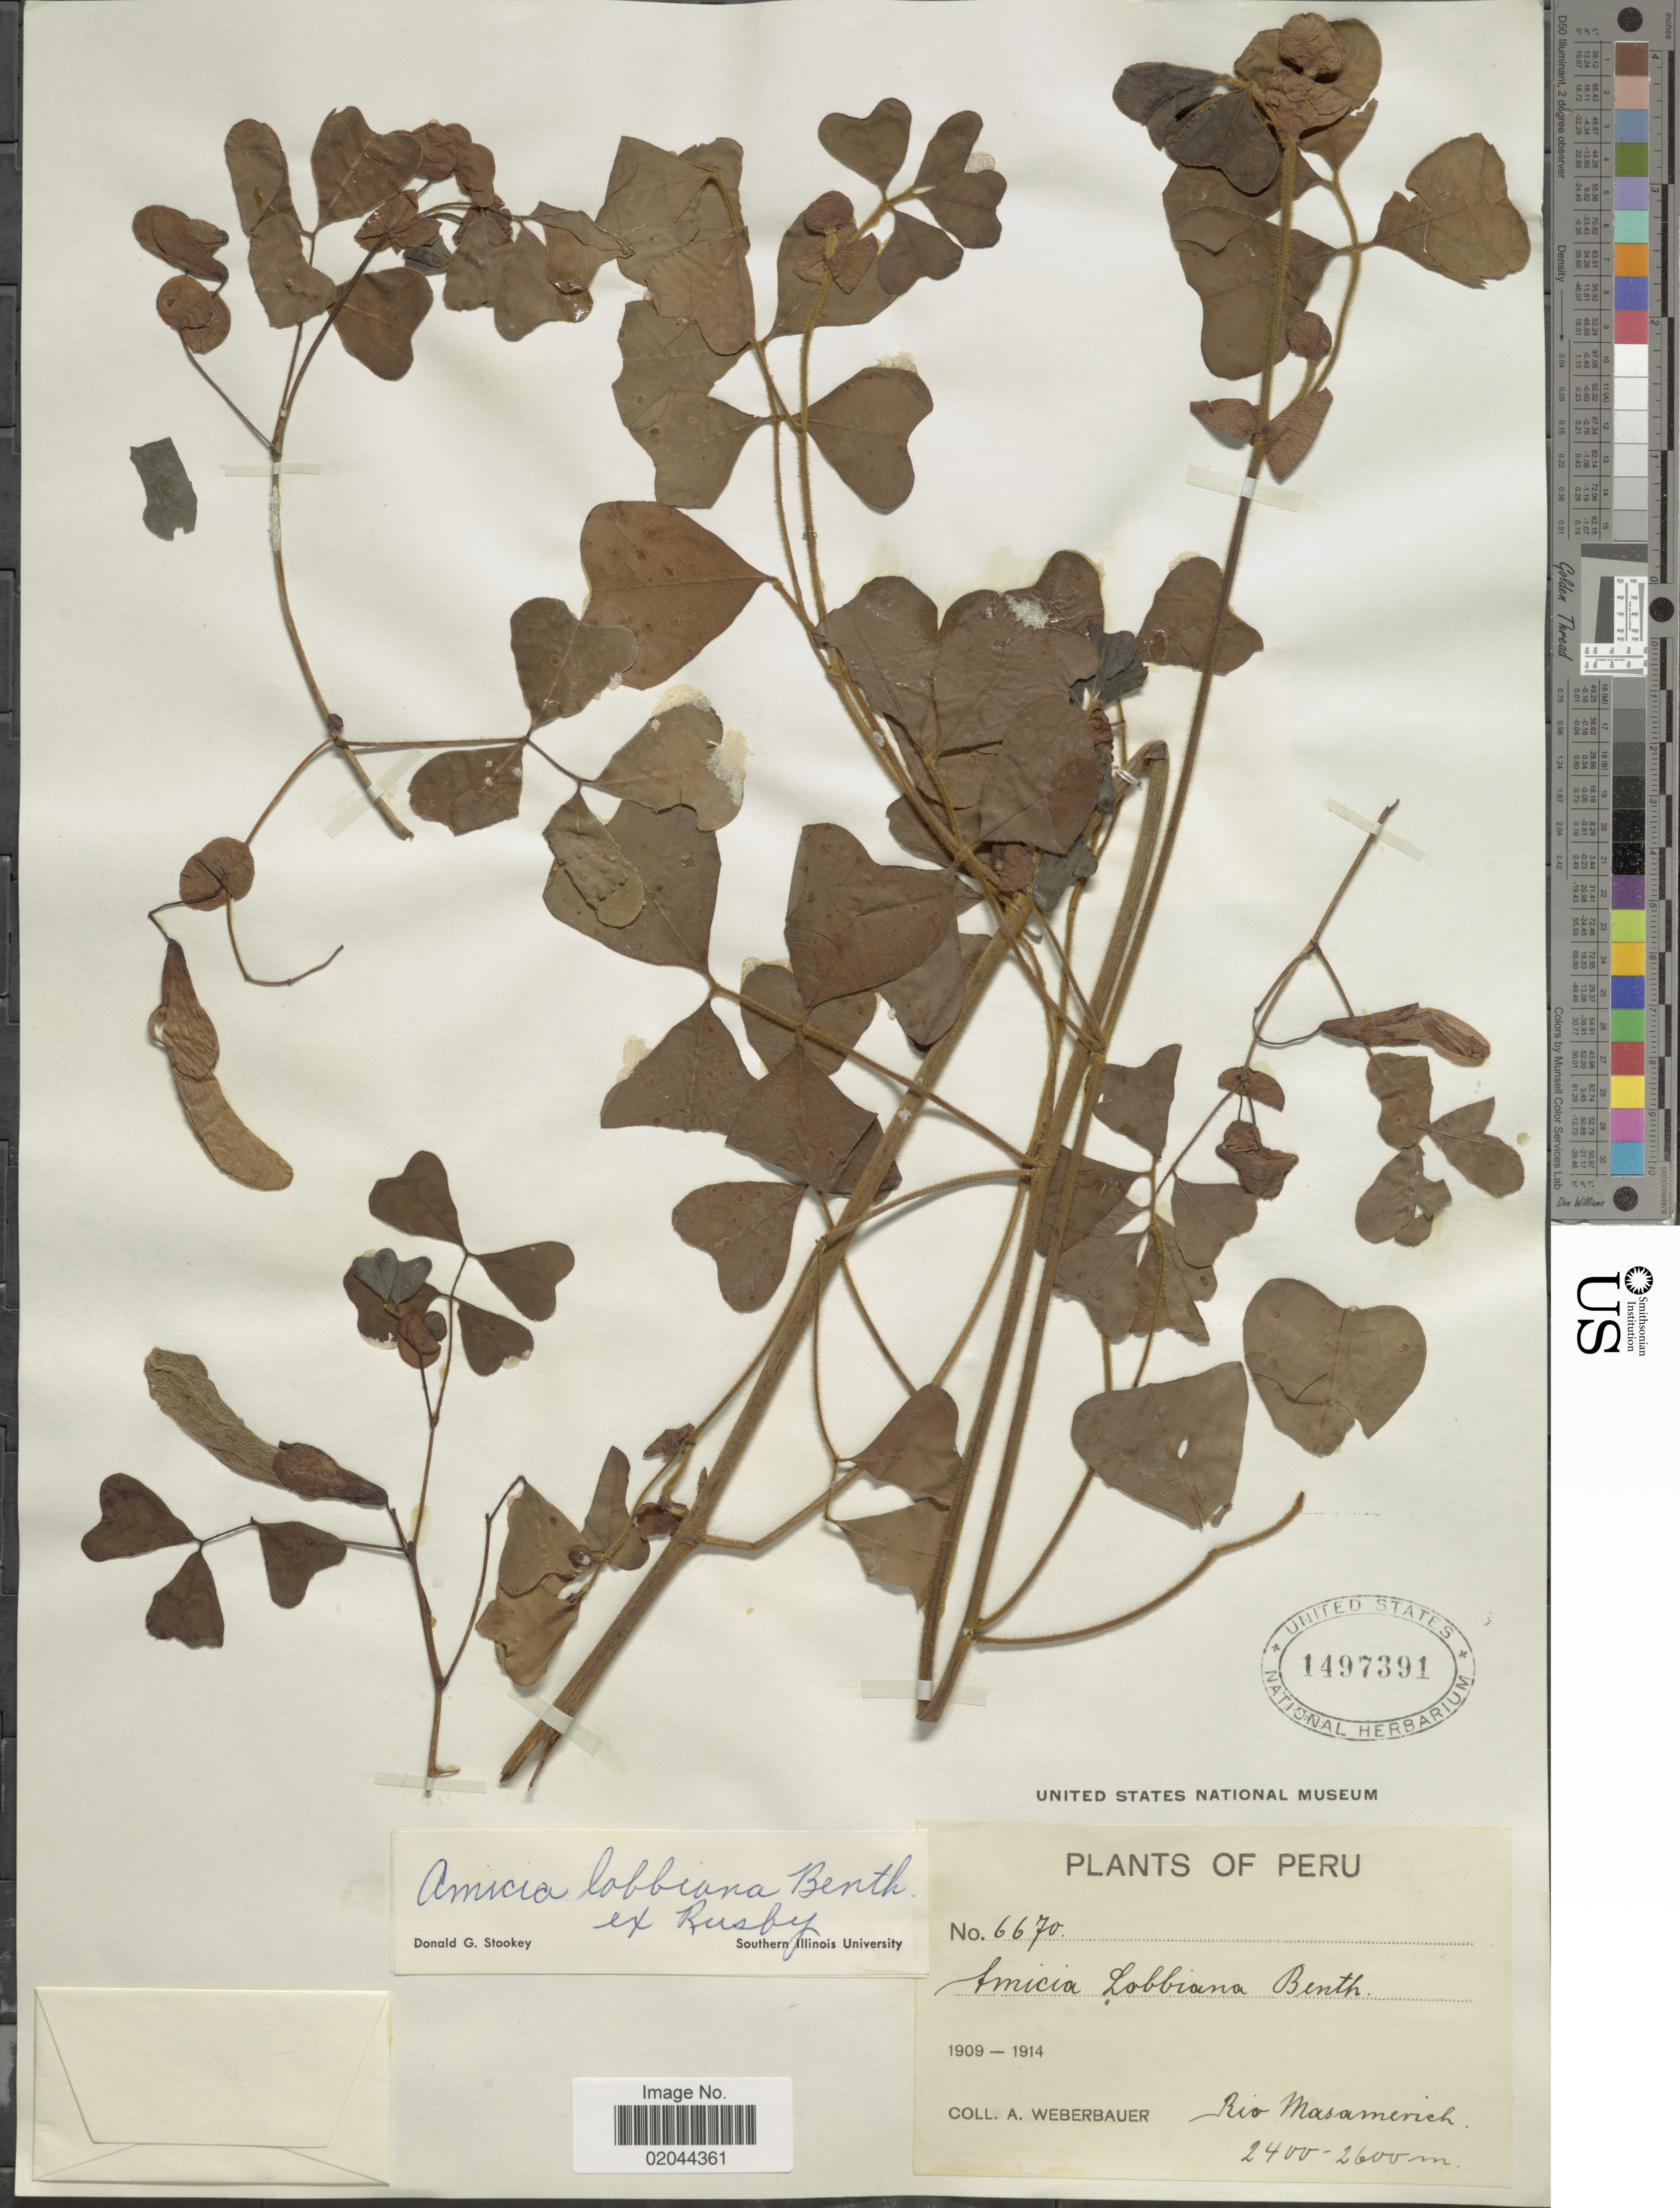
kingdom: Plantae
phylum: Tracheophyta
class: Magnoliopsida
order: Fabales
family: Fabaceae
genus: Amicia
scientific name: Amicia lobbiana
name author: Benth. ex Rusby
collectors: A. Weberbauer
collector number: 6670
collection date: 1909/1914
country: Peru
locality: Rio Masamerich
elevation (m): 2400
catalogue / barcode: US 1497391